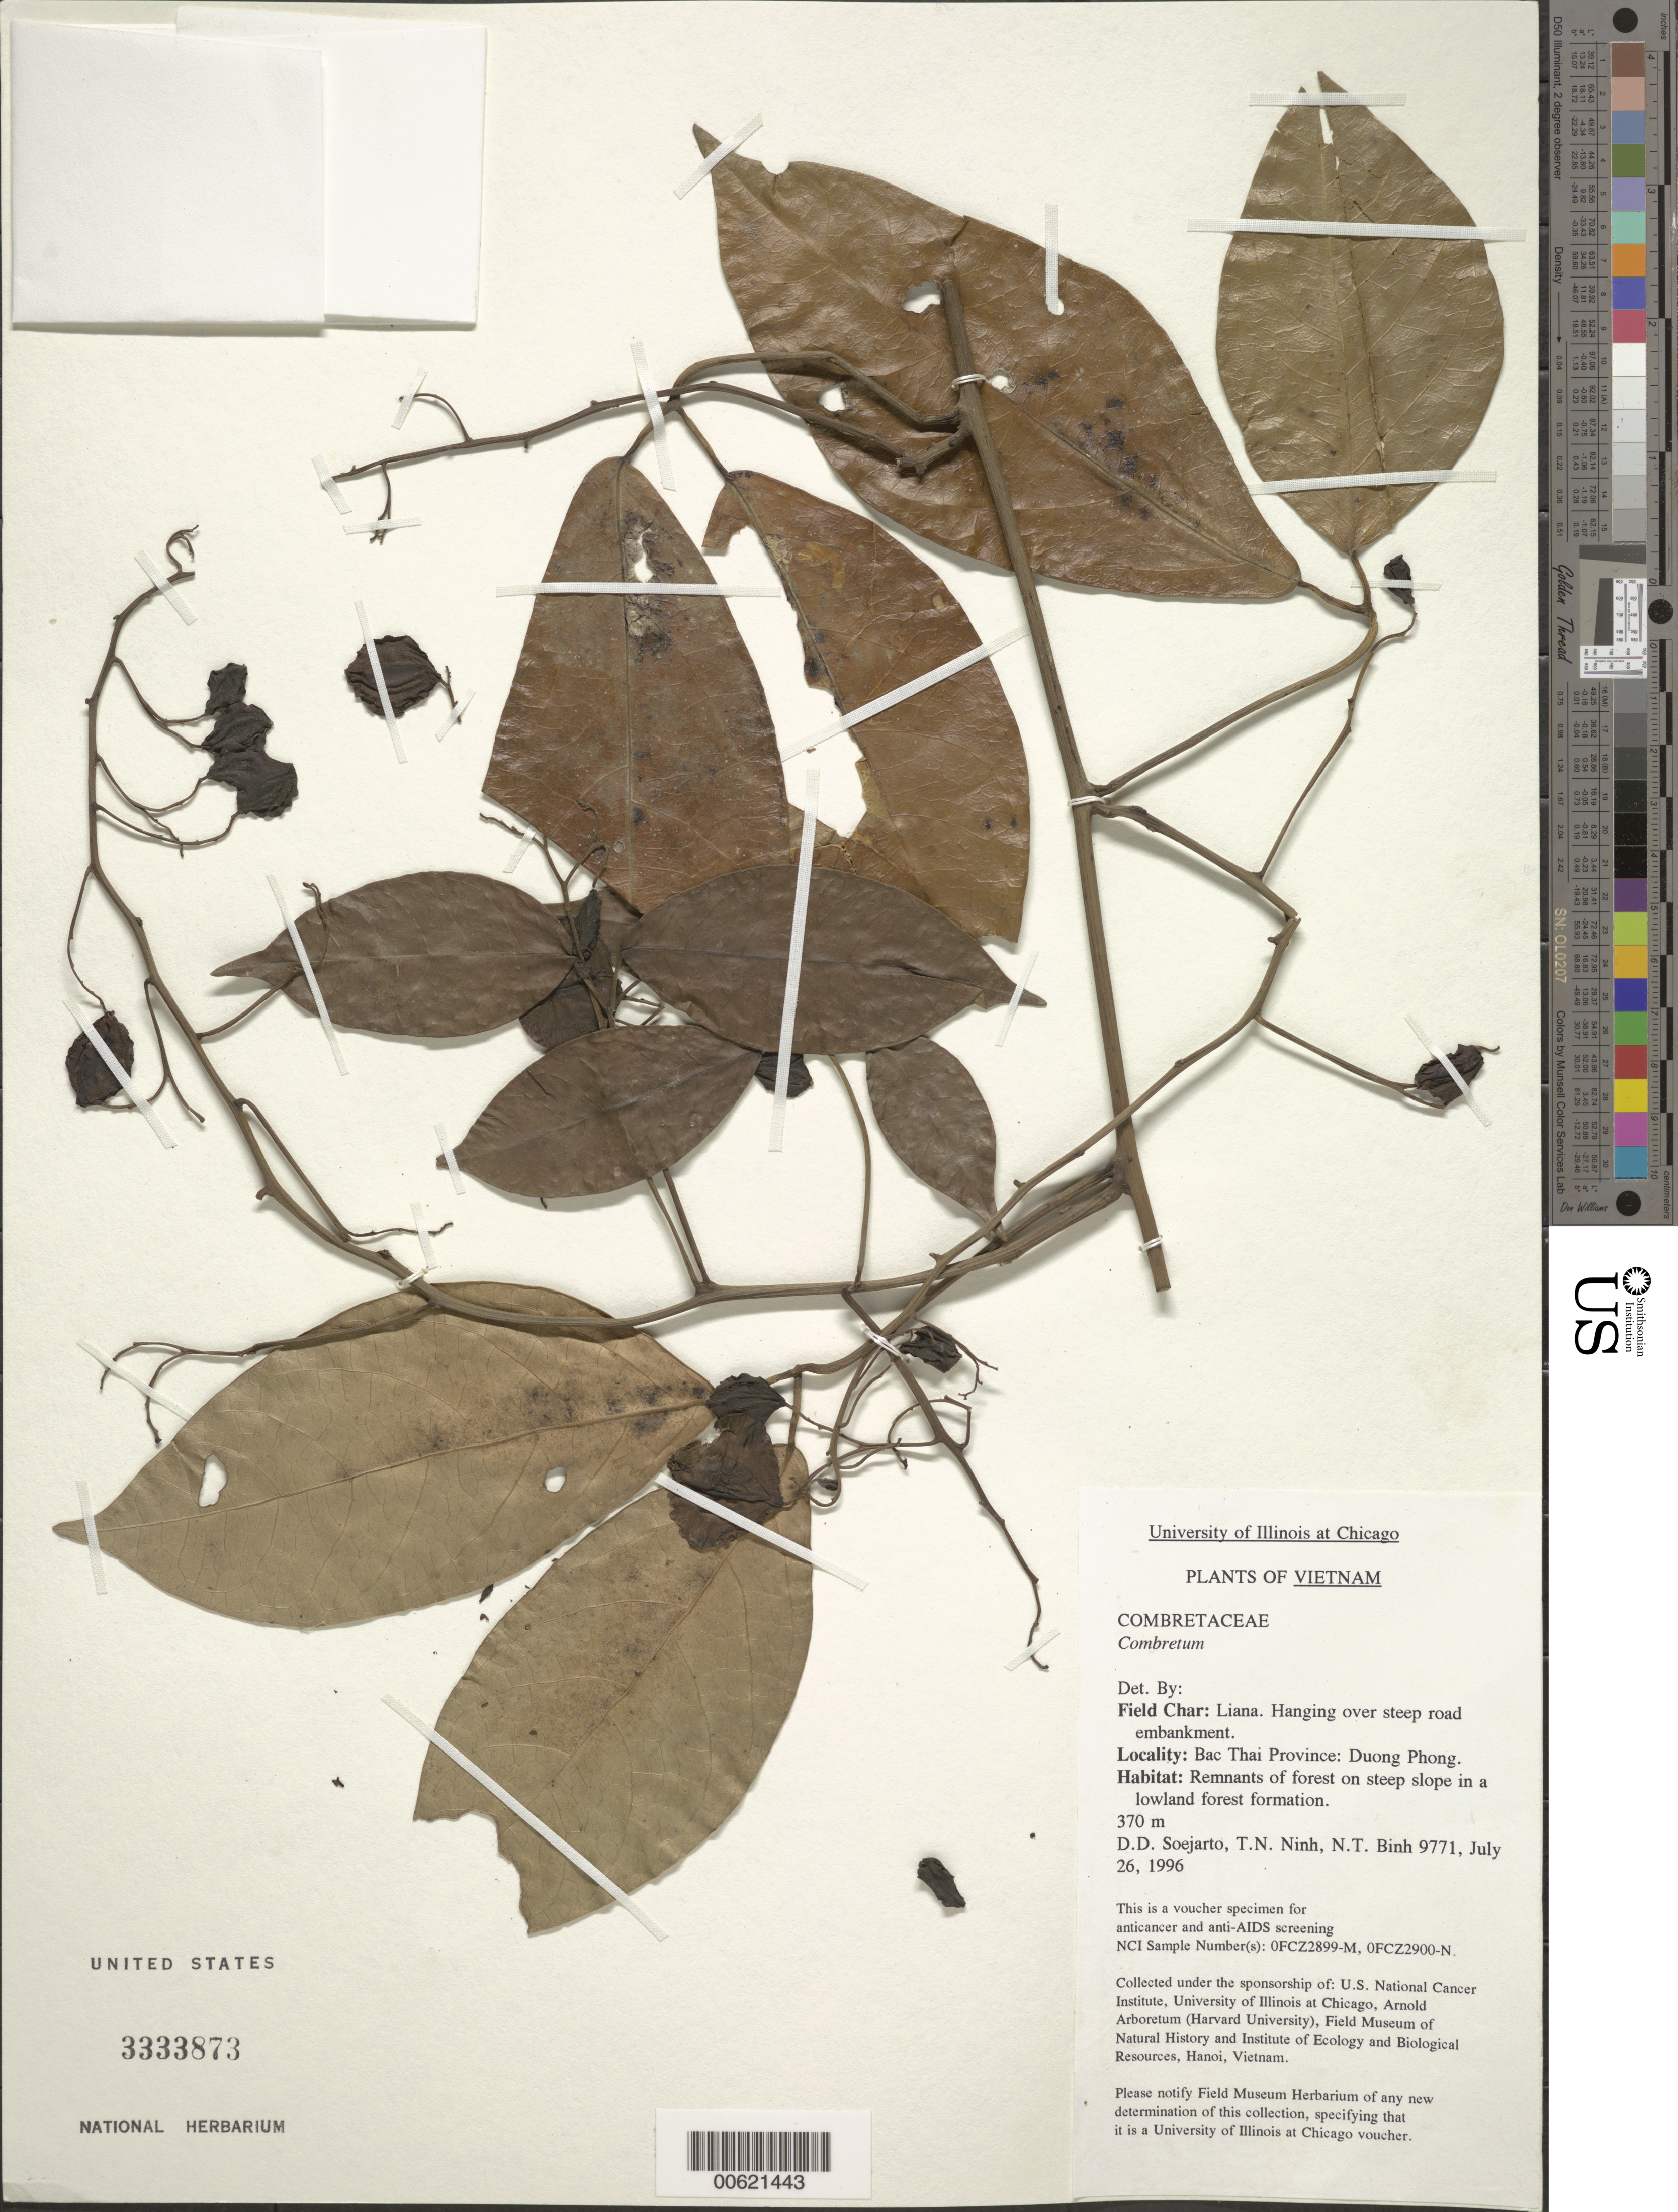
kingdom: Plantae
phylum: Tracheophyta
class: Magnoliopsida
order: Myrtales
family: Combretaceae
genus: Combretum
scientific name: Combretum sp.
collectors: T. N. Ninh & N. Binh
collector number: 9771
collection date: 1996-07-26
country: Vietnam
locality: Bac Thai Province: Duong Phong.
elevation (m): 370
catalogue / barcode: US 3333873